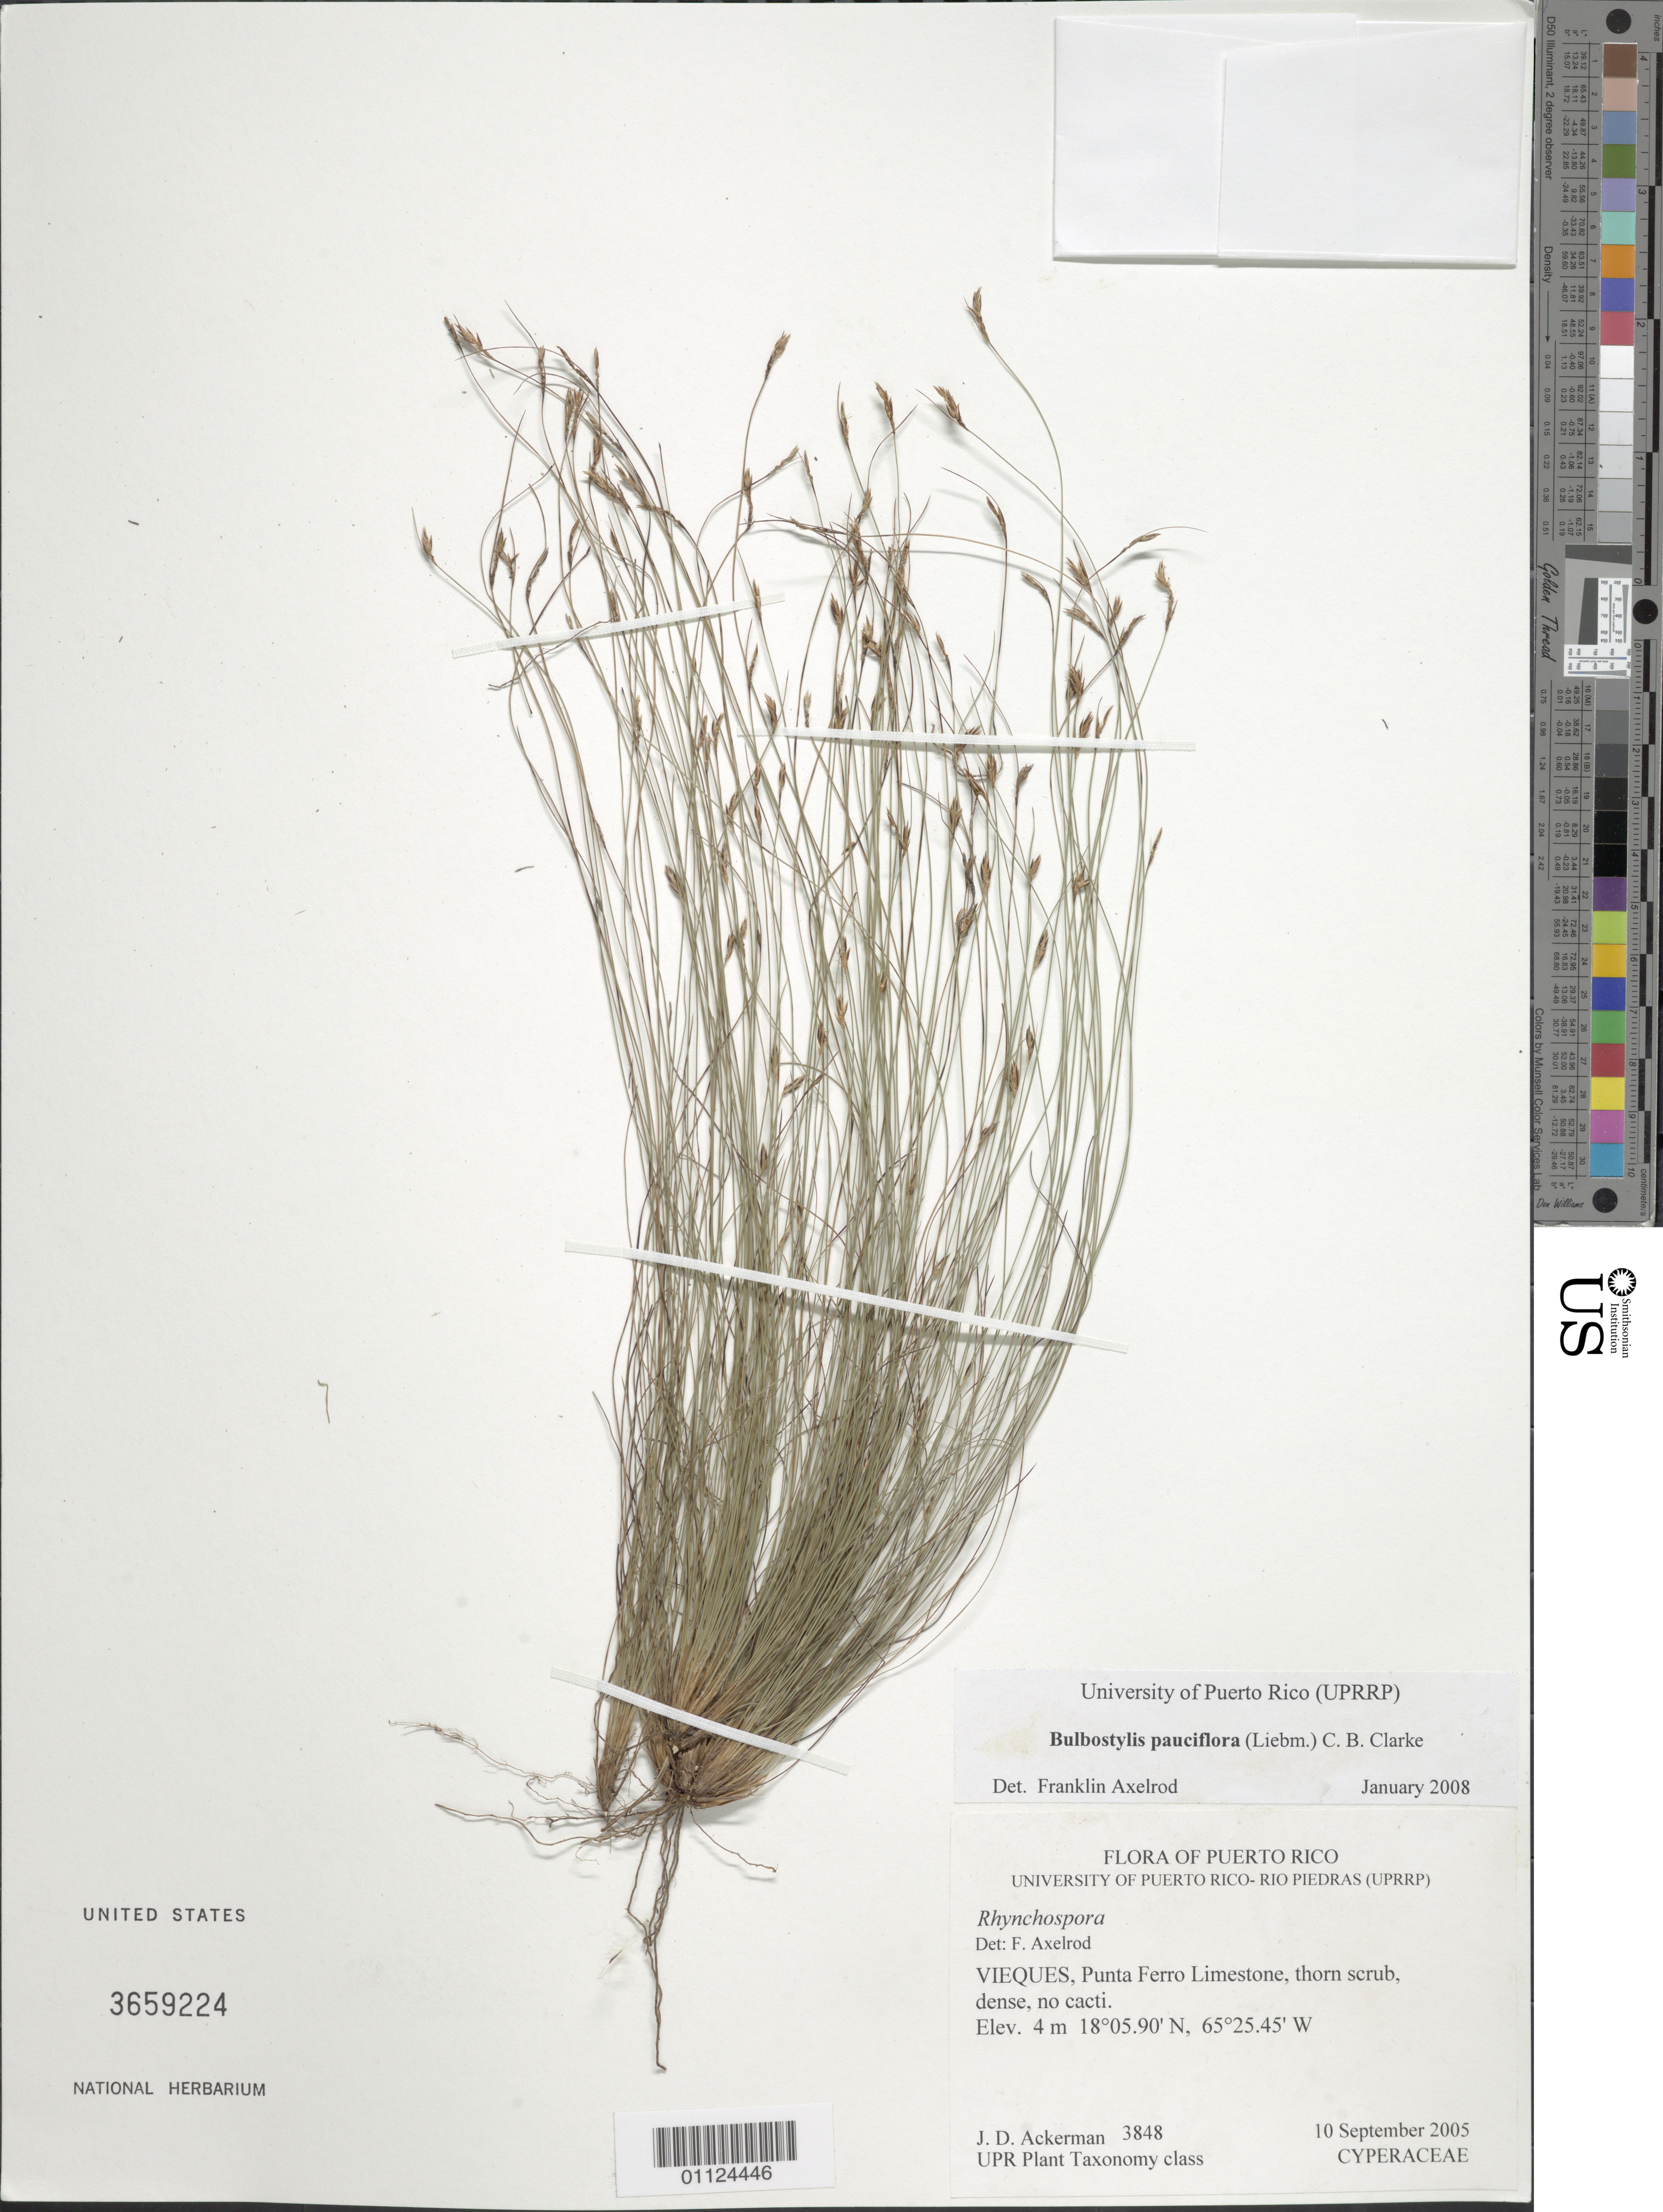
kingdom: Plantae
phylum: Tracheophyta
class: Liliopsida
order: Poales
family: Cyperaceae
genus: Bulbostylis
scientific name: Bulbostylis pauciflora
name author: (Liebm.) C.B. Clarke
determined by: Axelrod, F. S.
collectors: J. D. Ackerman & UPR Plant Taxonomy Class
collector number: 3848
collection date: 2005-09-10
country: Puerto Rico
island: Vieques I.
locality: Punta Ferro Limestone.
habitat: Thron scrub, dense, no cacti.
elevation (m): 4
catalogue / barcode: US 3659224